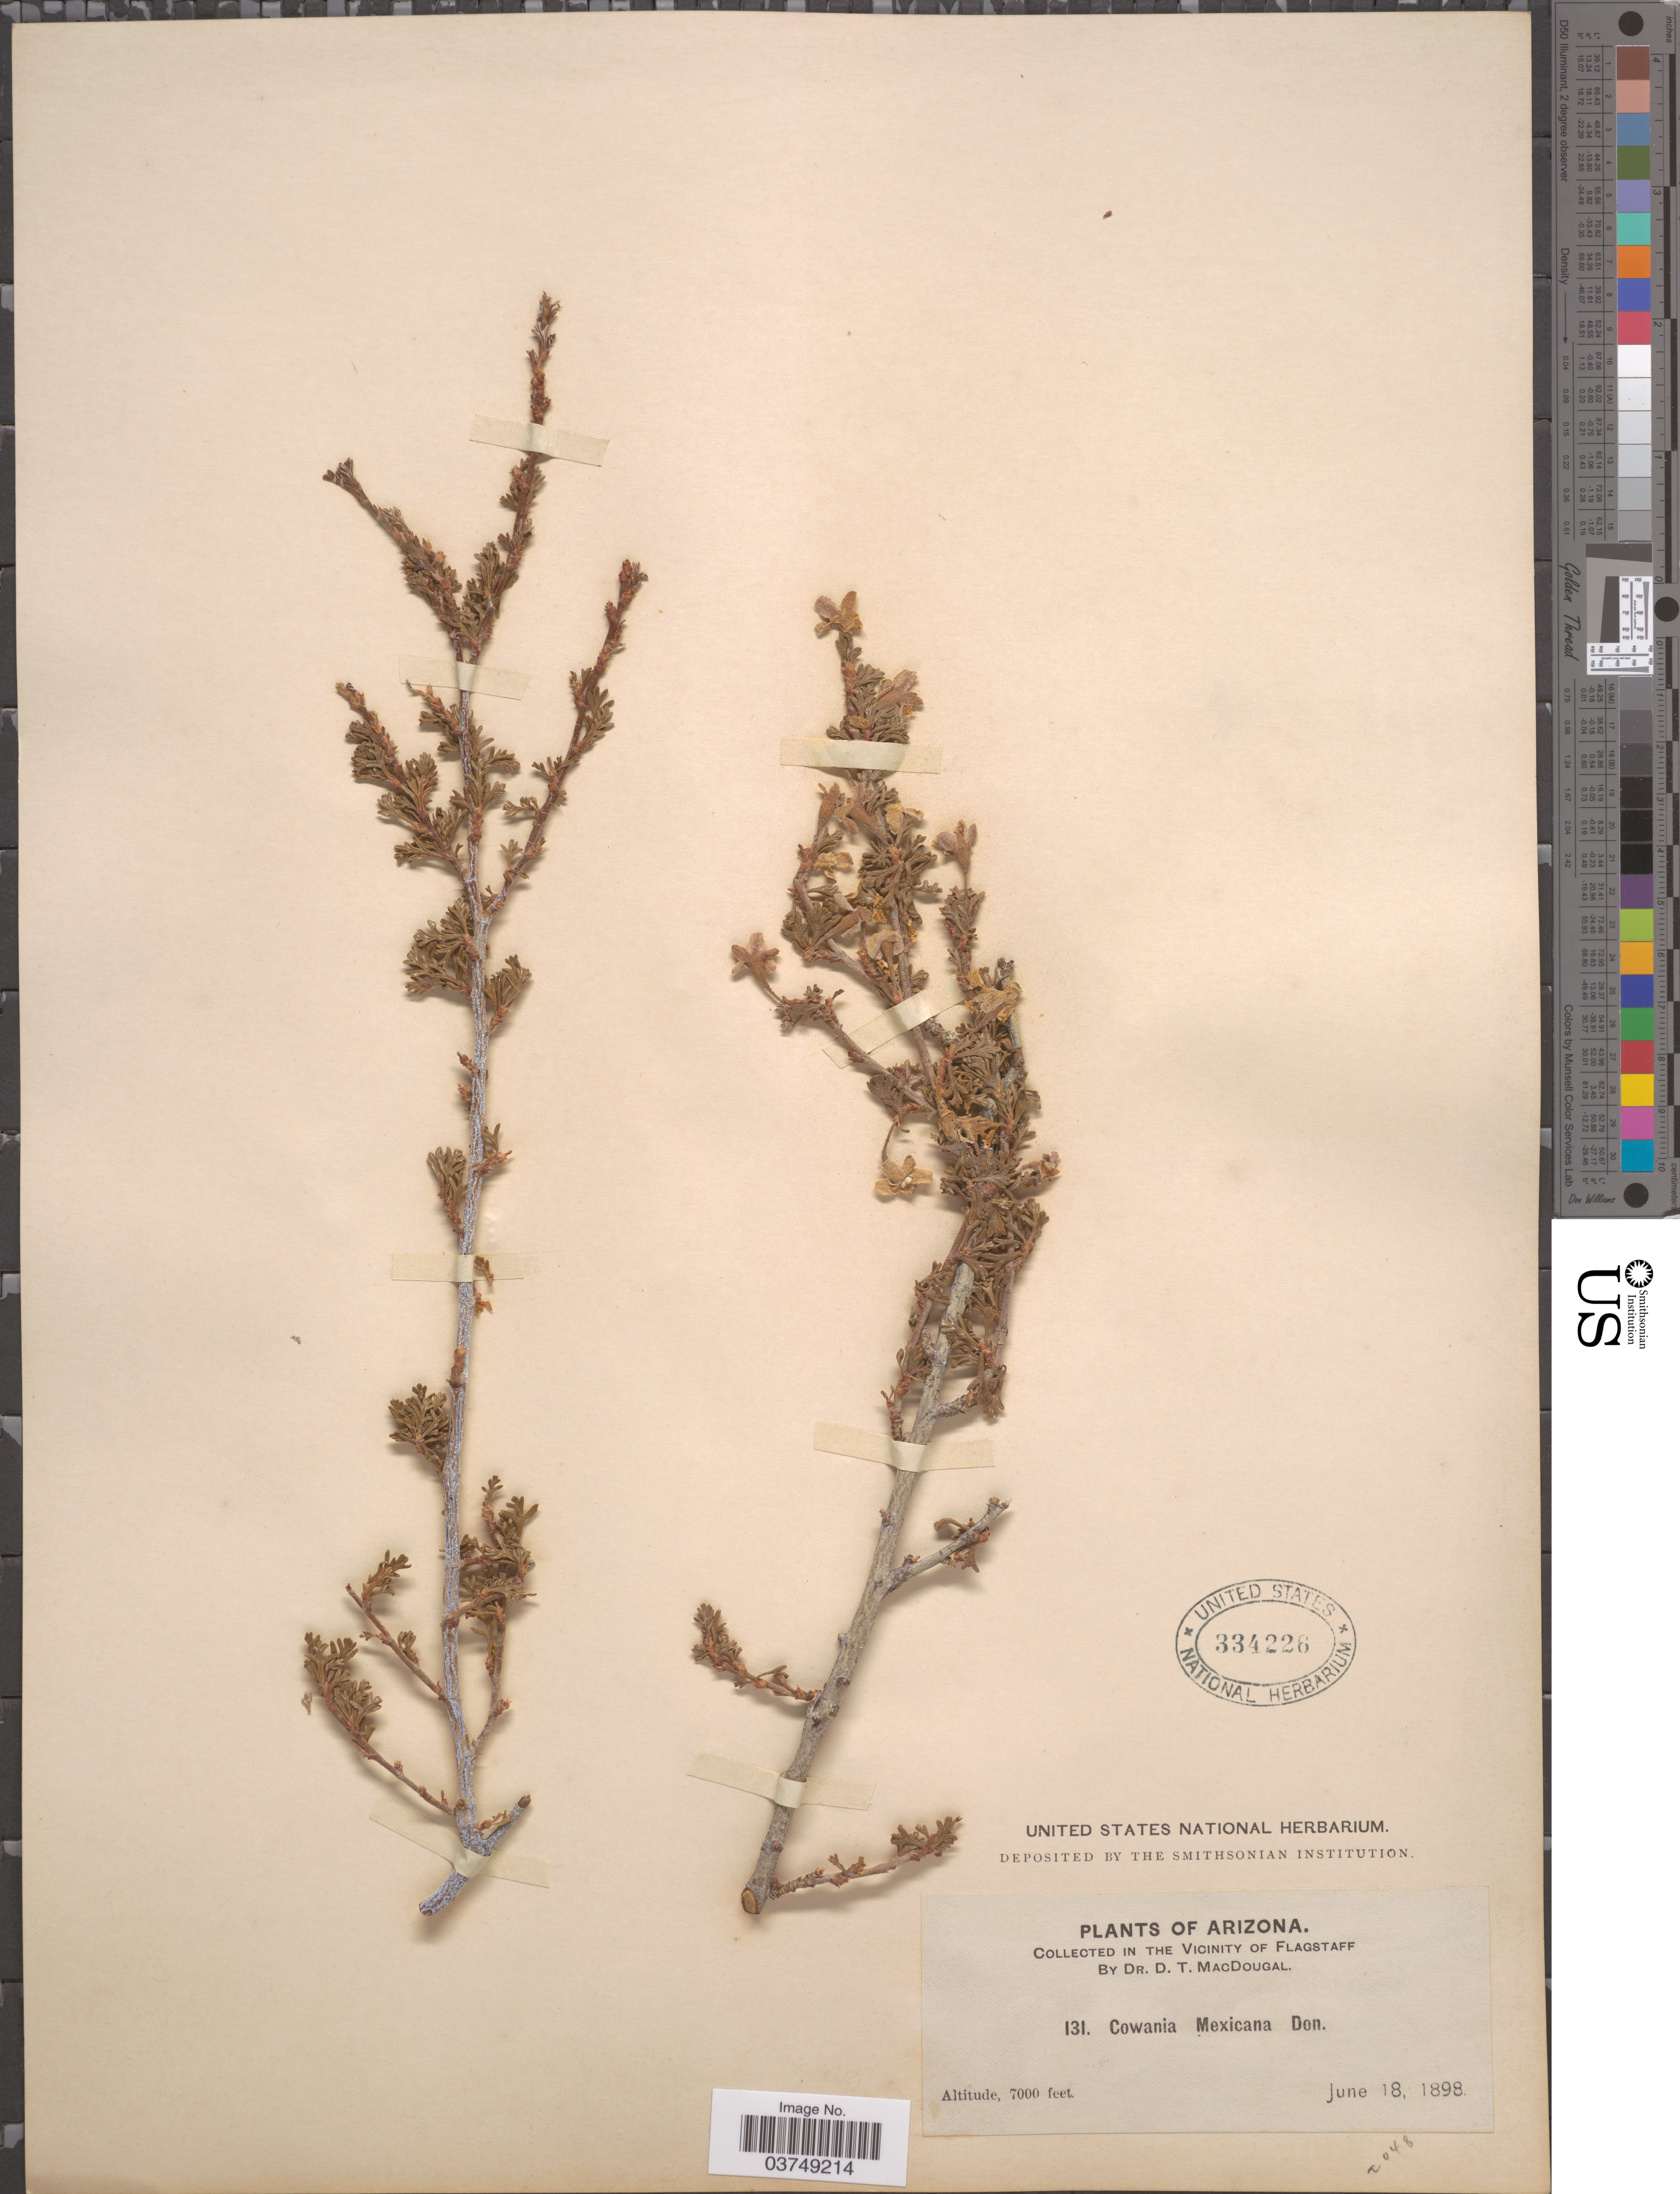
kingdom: Plantae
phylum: Tracheophyta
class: Magnoliopsida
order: Rosales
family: Rosaceae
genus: Purshia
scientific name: Purshia stansburyana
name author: (Torr.) Henrickson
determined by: Strong, Mark T., (BOT), Smithsonian Institution - National Museum of Natural History (UNITED STATES)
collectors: D. T. MacDougal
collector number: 131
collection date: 1898-06-18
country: United States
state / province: Arizona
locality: Vicinity of Flagsstaff.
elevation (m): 2134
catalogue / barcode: US 334226